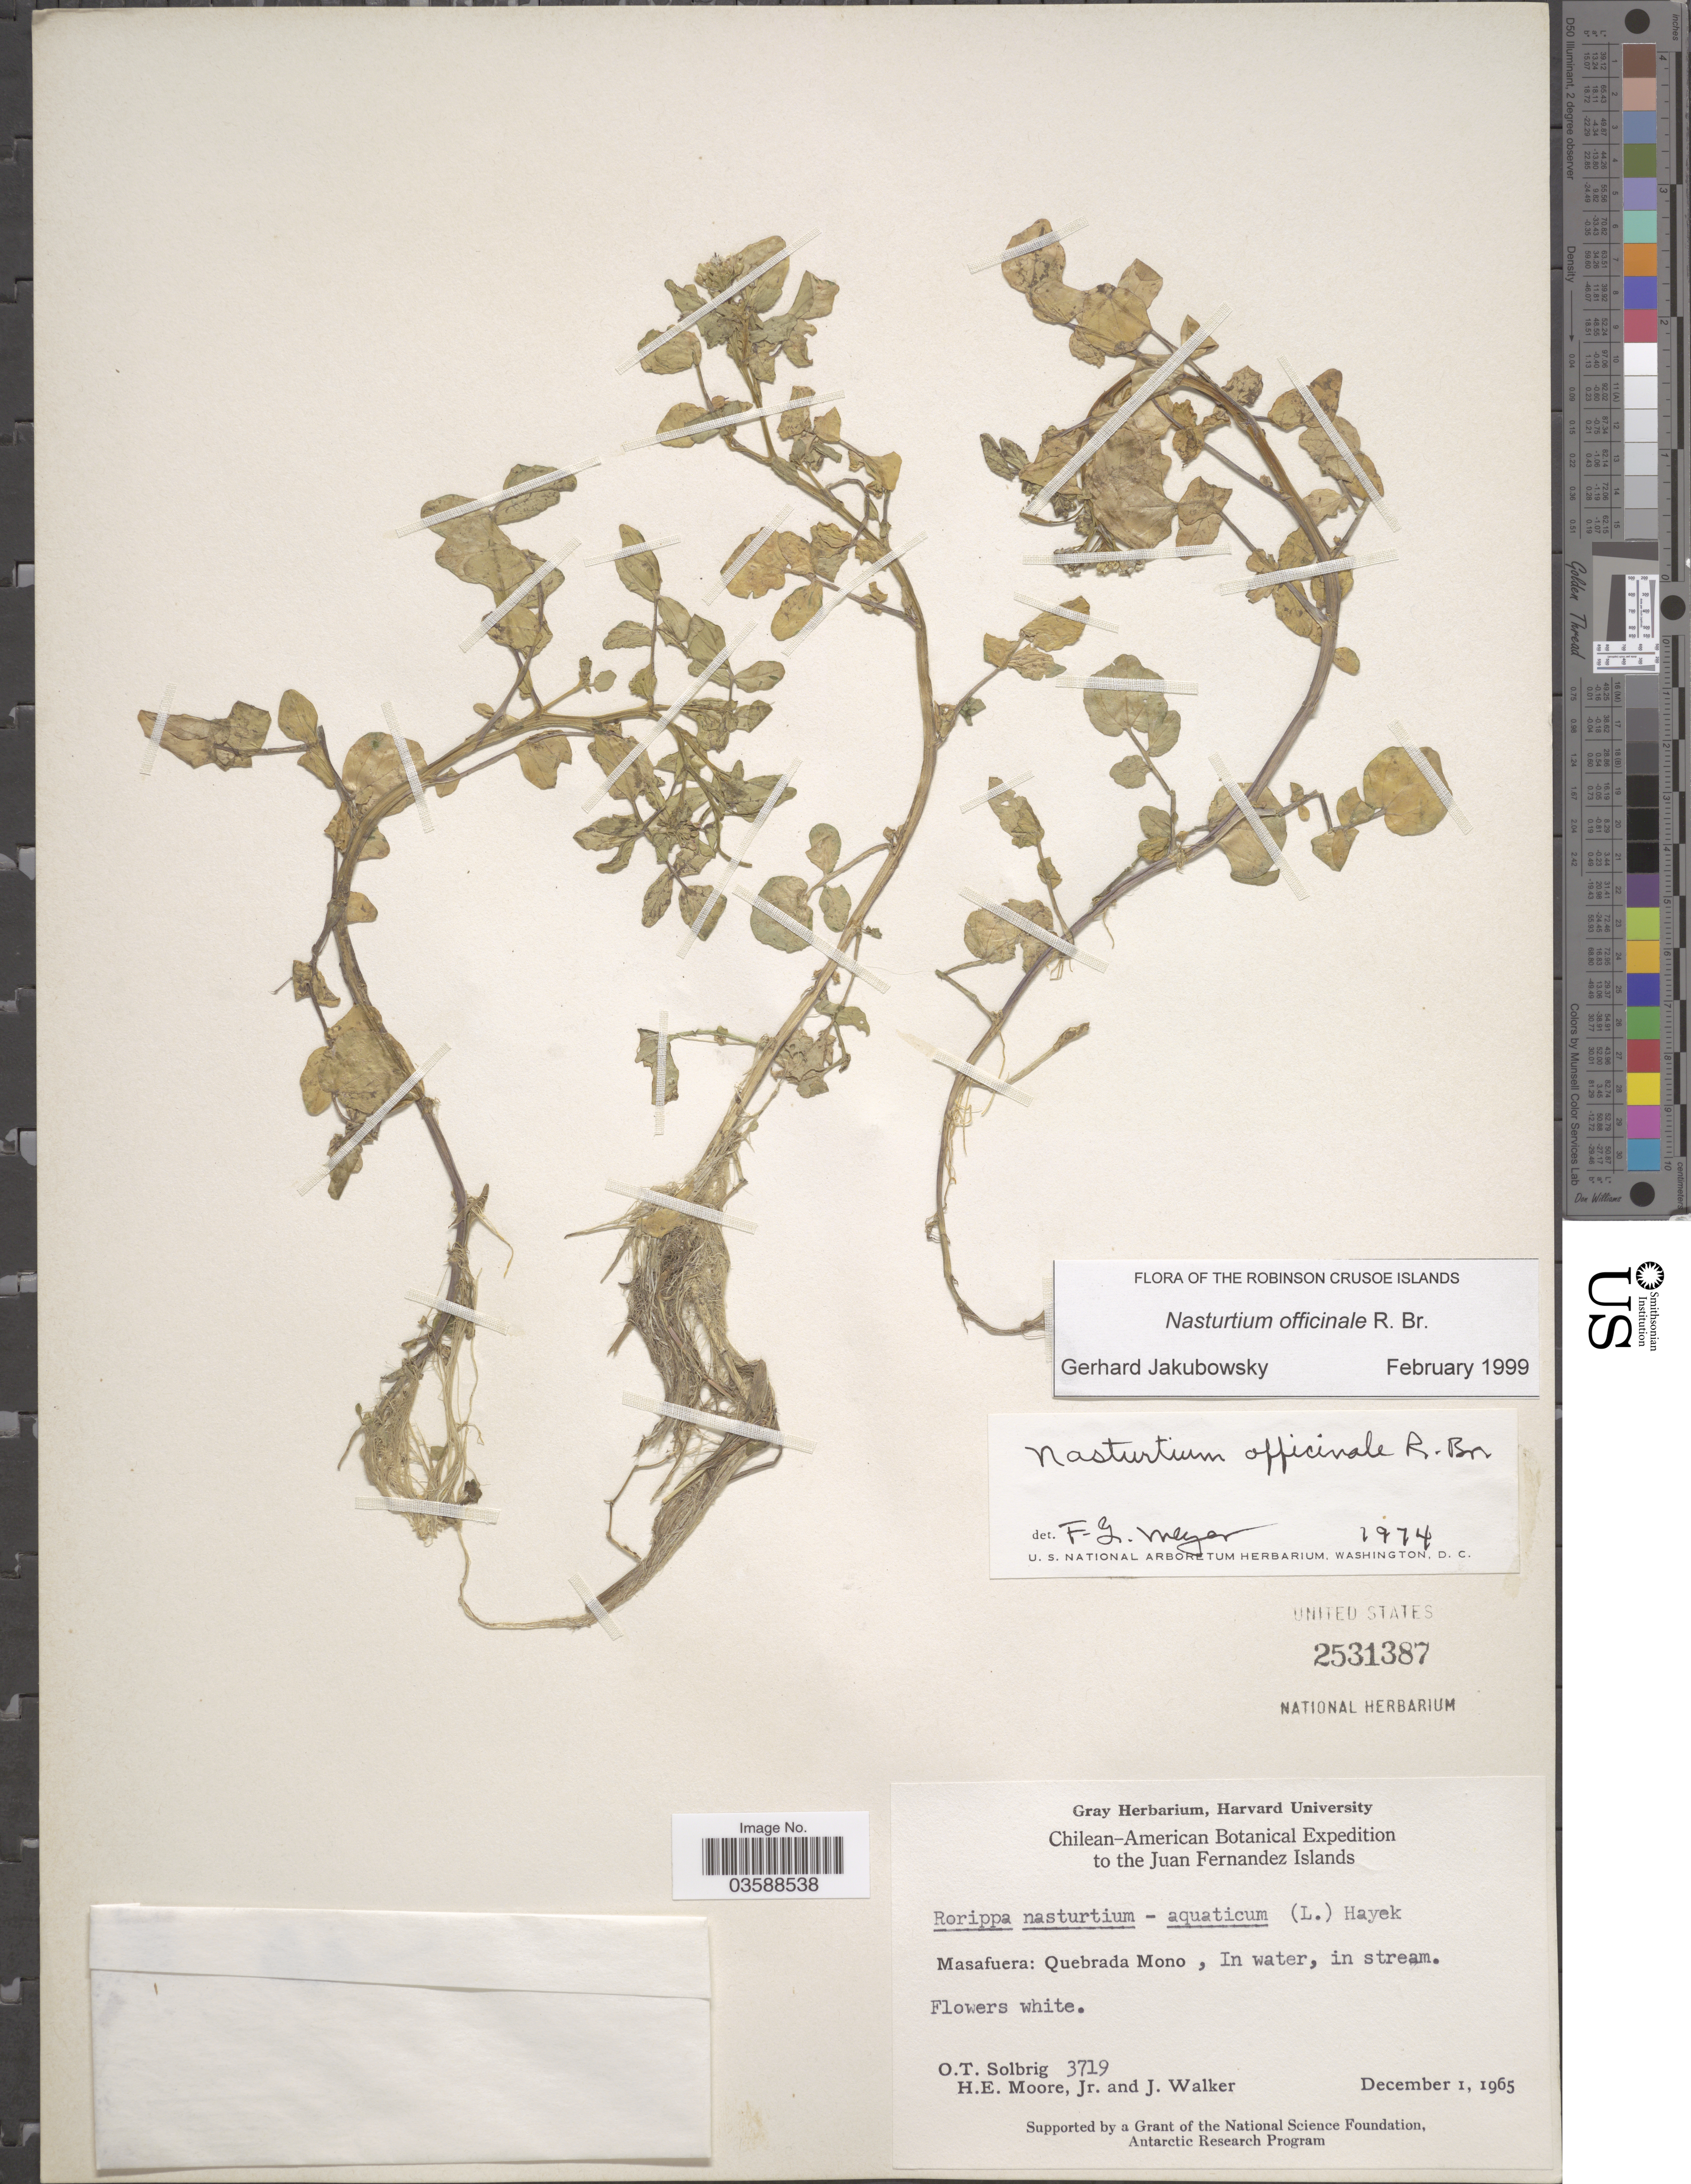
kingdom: Plantae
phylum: Tracheophyta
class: Magnoliopsida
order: Brassicales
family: Brassicaceae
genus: Nasturtium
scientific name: Nasturtium officinale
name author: R. Br.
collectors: O. T. Solbrig, H. Moore & J. Walker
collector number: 3719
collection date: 1965-12-01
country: Chile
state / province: Valparaíso (V)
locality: Juan Fernandez Islands, Masafuera: Quebrada Mono.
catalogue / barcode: US 2531387